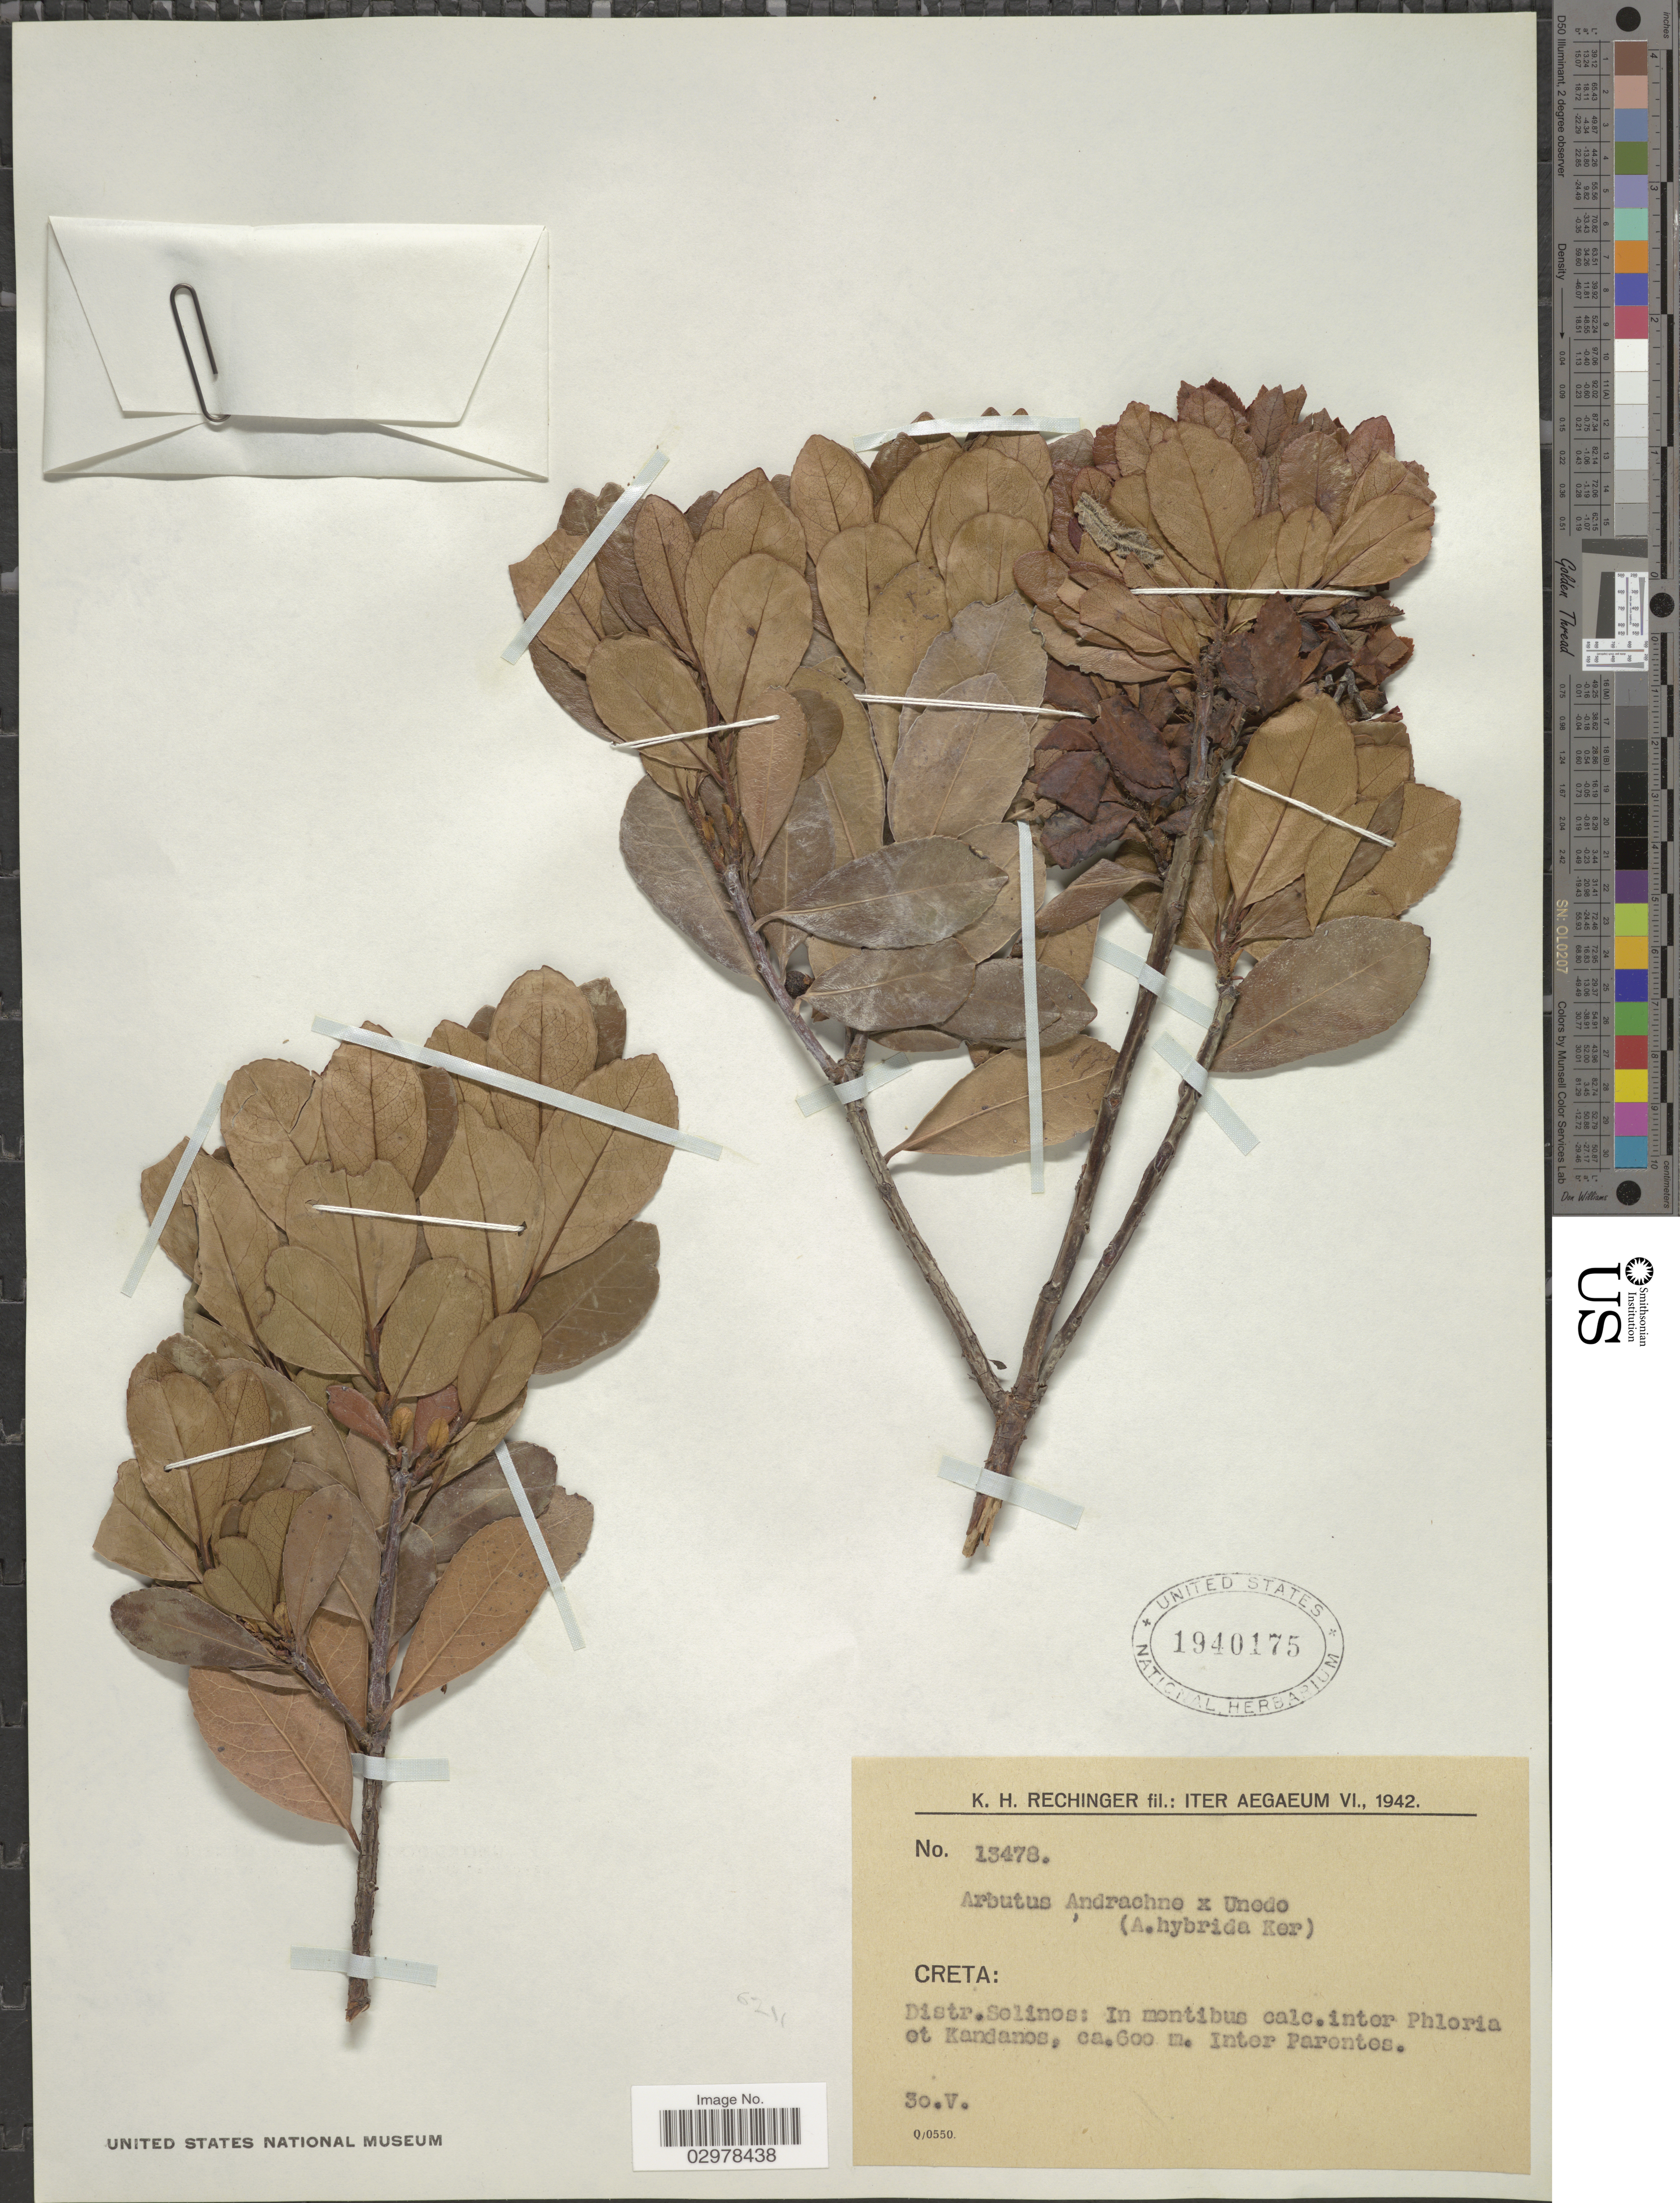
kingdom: Plantae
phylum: Tracheophyta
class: Magnoliopsida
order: Ericales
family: Ericaceae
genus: Arbutus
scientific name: Arbutus andrachne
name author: L.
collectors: K. H. Rechinger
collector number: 13478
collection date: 1942-05-30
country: Greece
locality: Iter Aegaeum, Creta, Distr. Solinos, In montibus calc. intger Phloria et Kandanos, Inter Parentes.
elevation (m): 600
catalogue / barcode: US 1940175